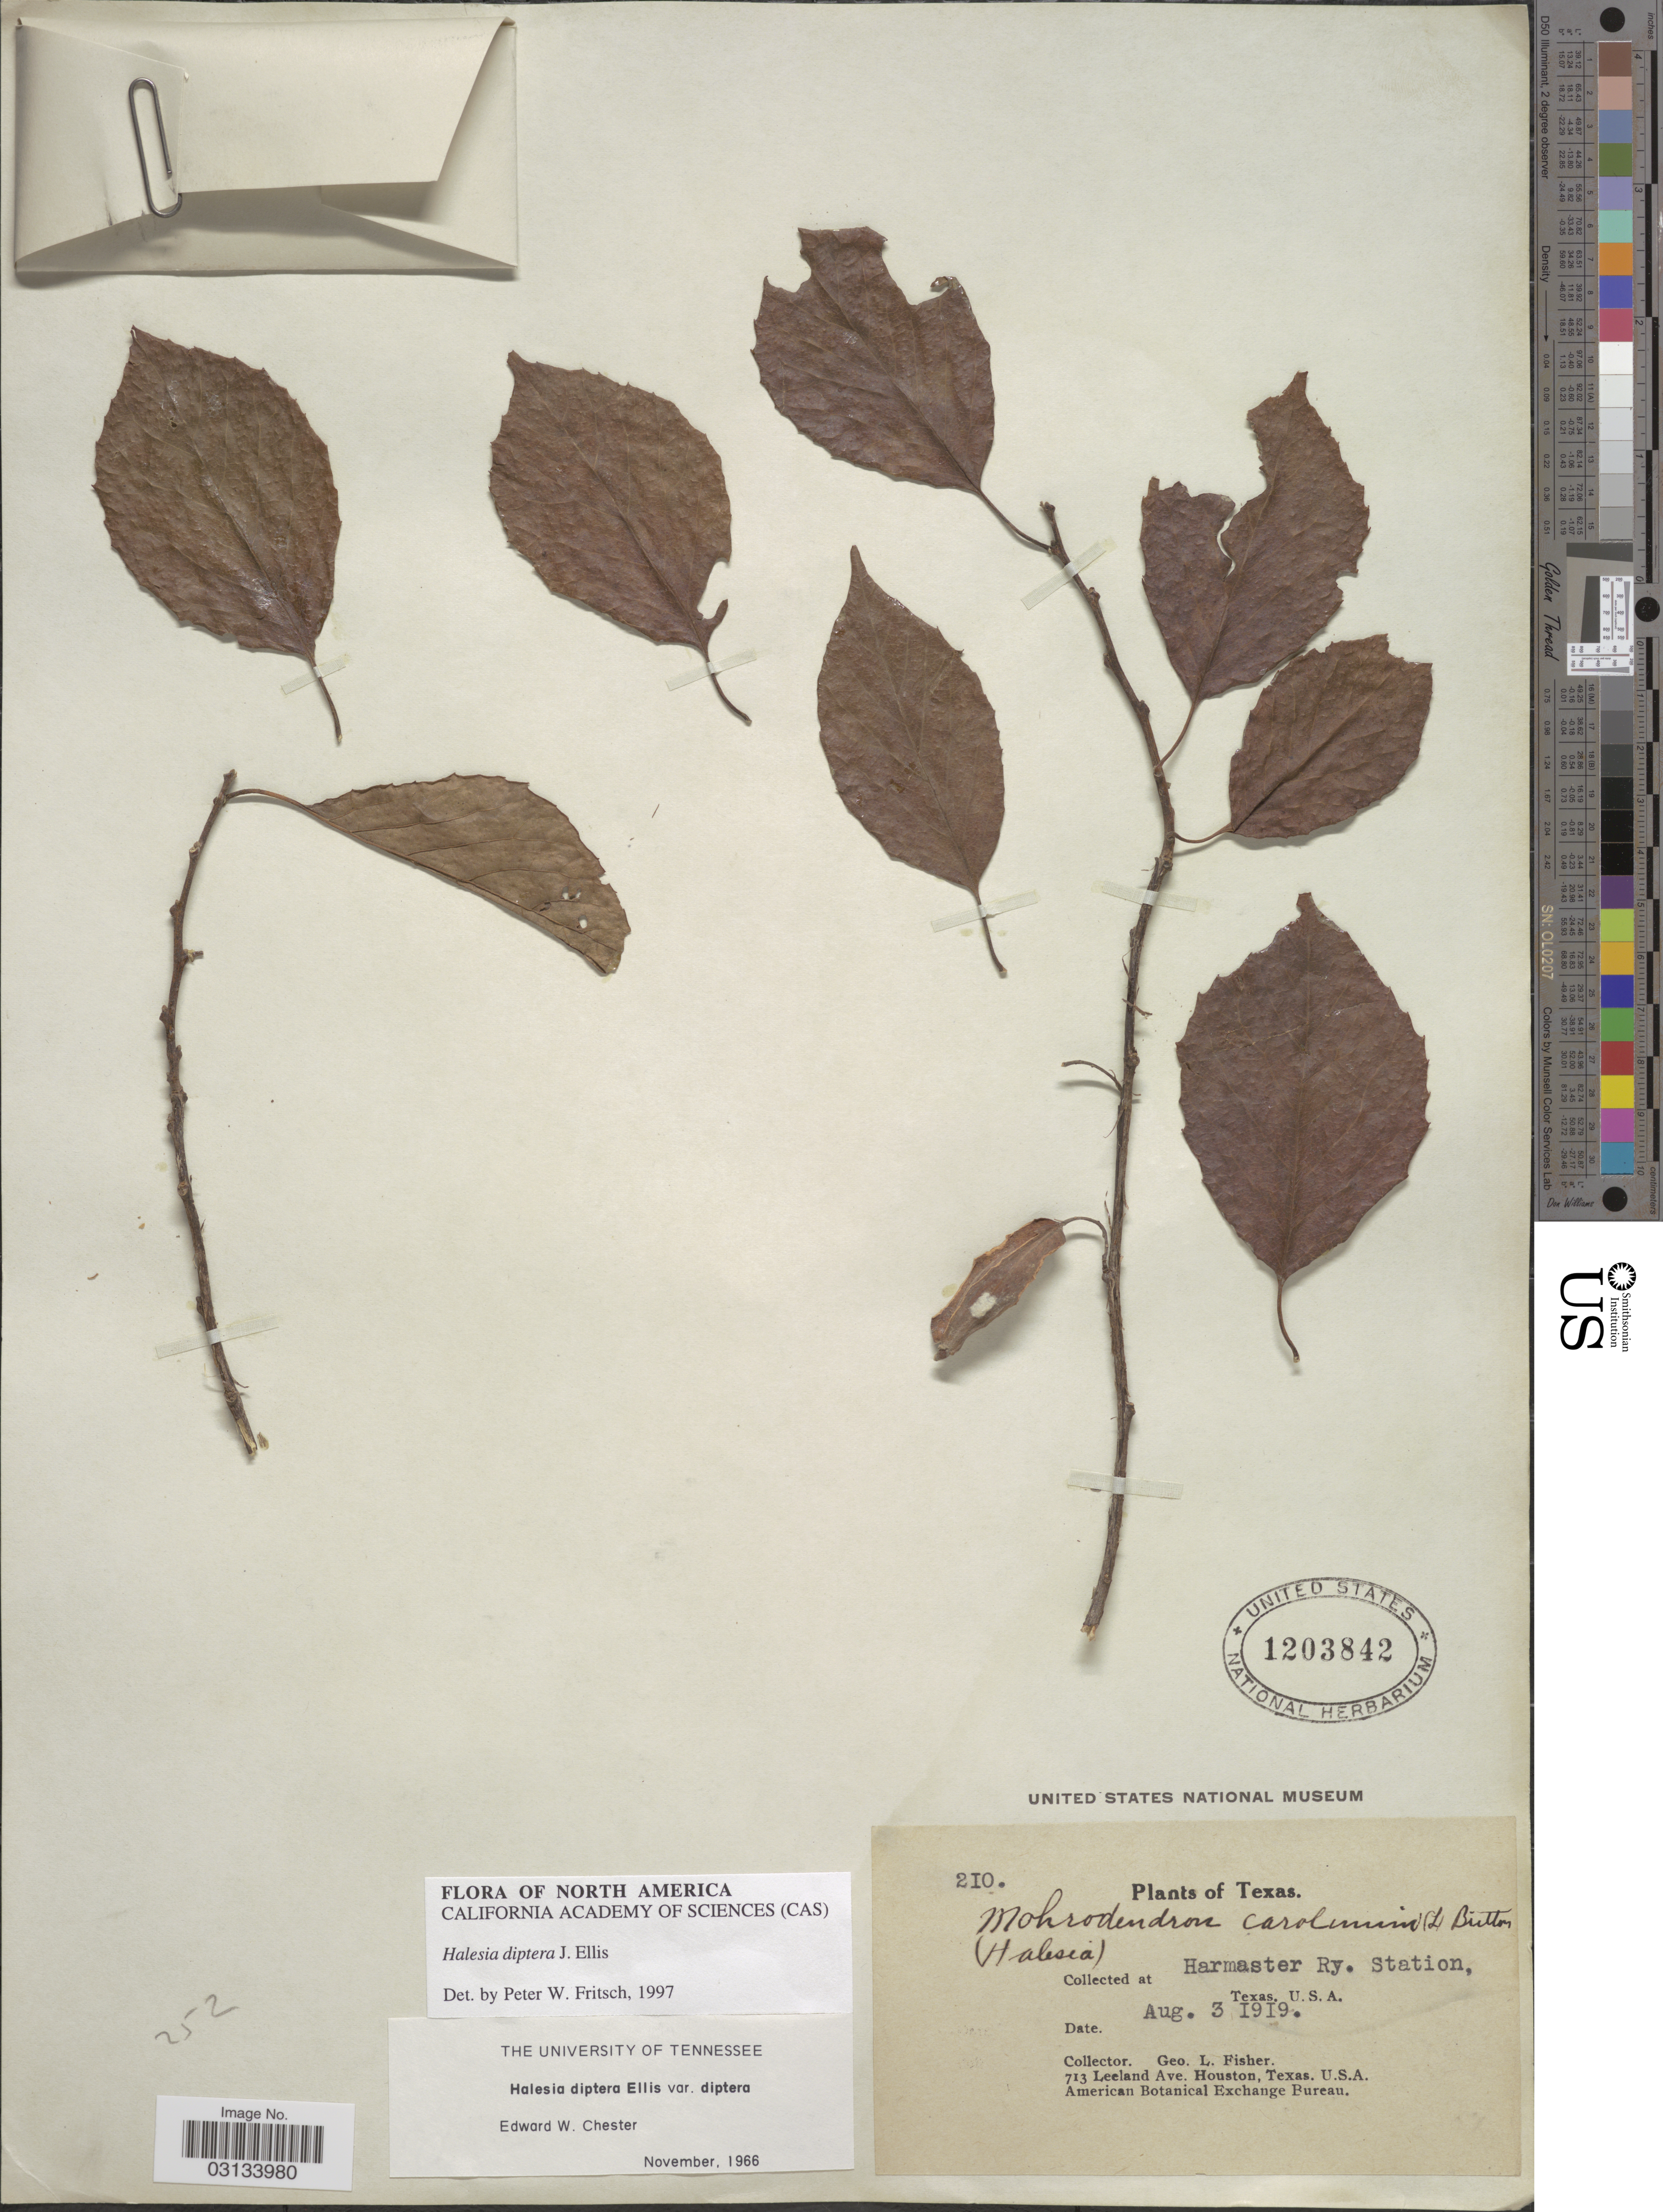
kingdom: Plantae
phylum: Tracheophyta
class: Magnoliopsida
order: Ericales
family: Styracaceae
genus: Halesia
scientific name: Halesia diptera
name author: J. Ellis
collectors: G. L. Fisher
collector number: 210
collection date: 1919-08-03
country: United States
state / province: Texas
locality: Harmaster Ry. Station, U.S.A.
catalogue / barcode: US 1203842